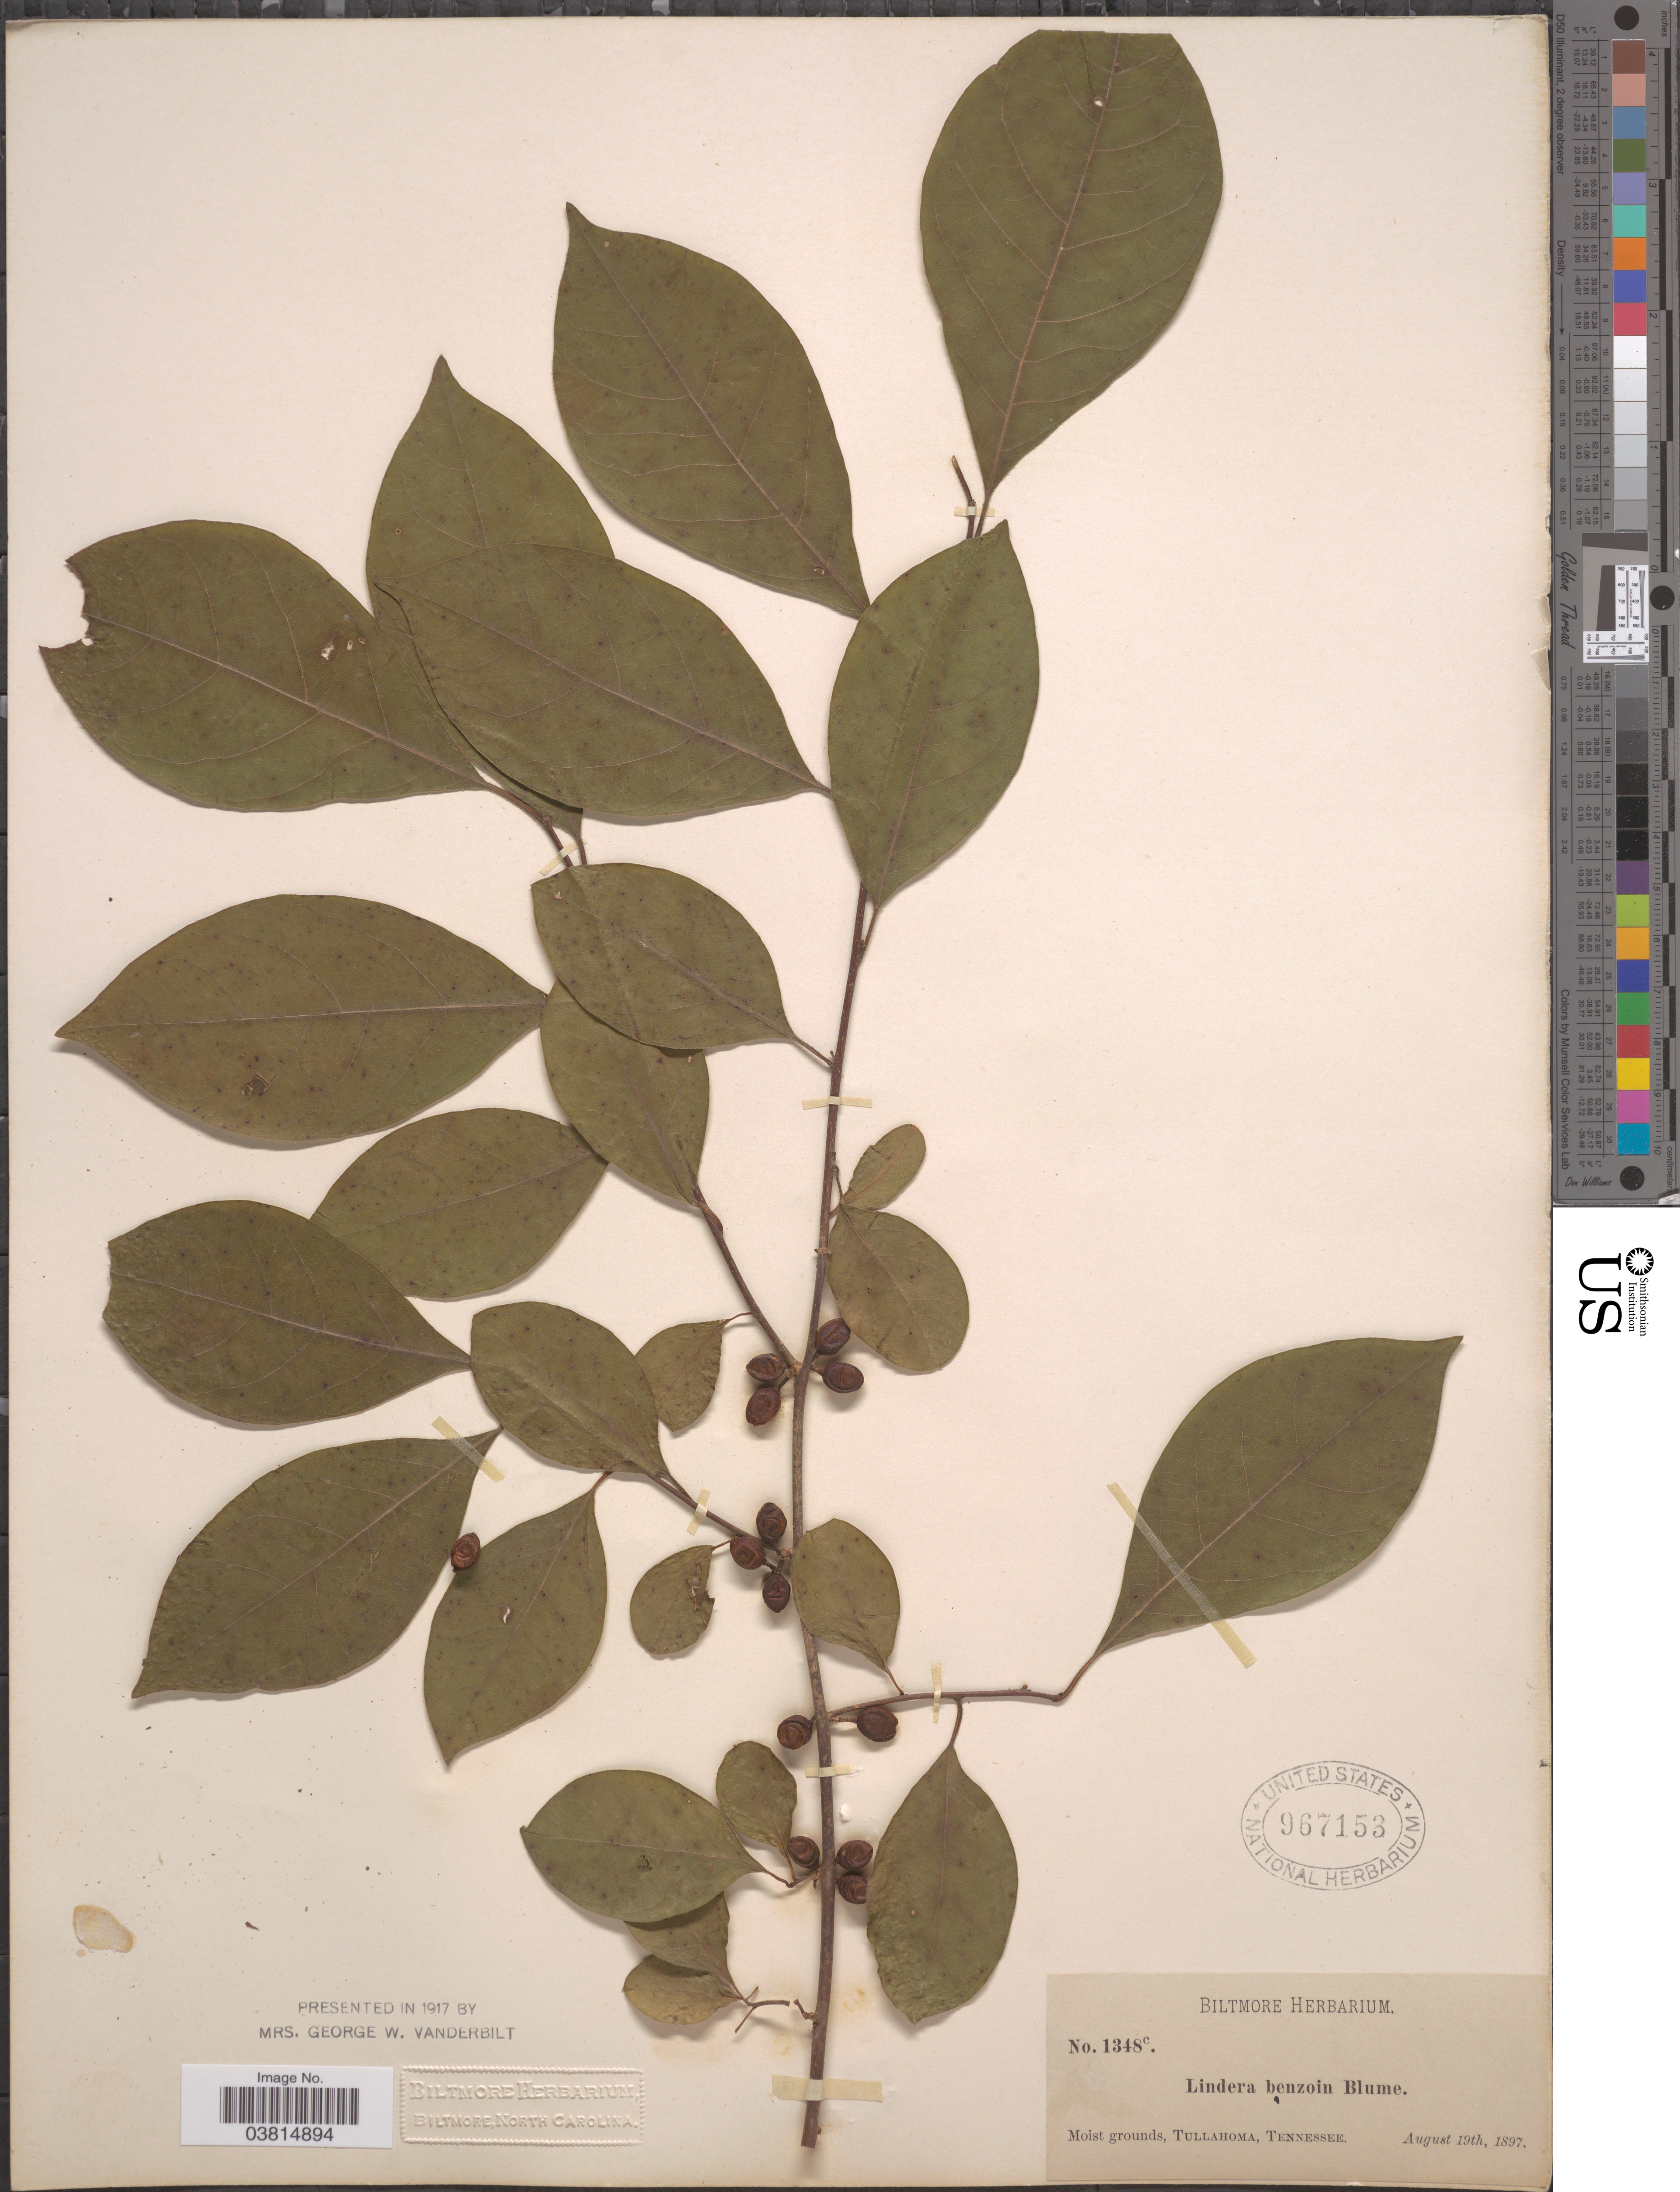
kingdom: Plantae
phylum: Tracheophyta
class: Magnoliopsida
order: Laurales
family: Lauraceae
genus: Lindera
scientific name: Lindera benzoin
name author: (L.) Blume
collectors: ex herb. Biltmore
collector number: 1348c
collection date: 1897-08-19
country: United States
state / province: Tennessee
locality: Tullahoma.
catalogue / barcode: US 967153